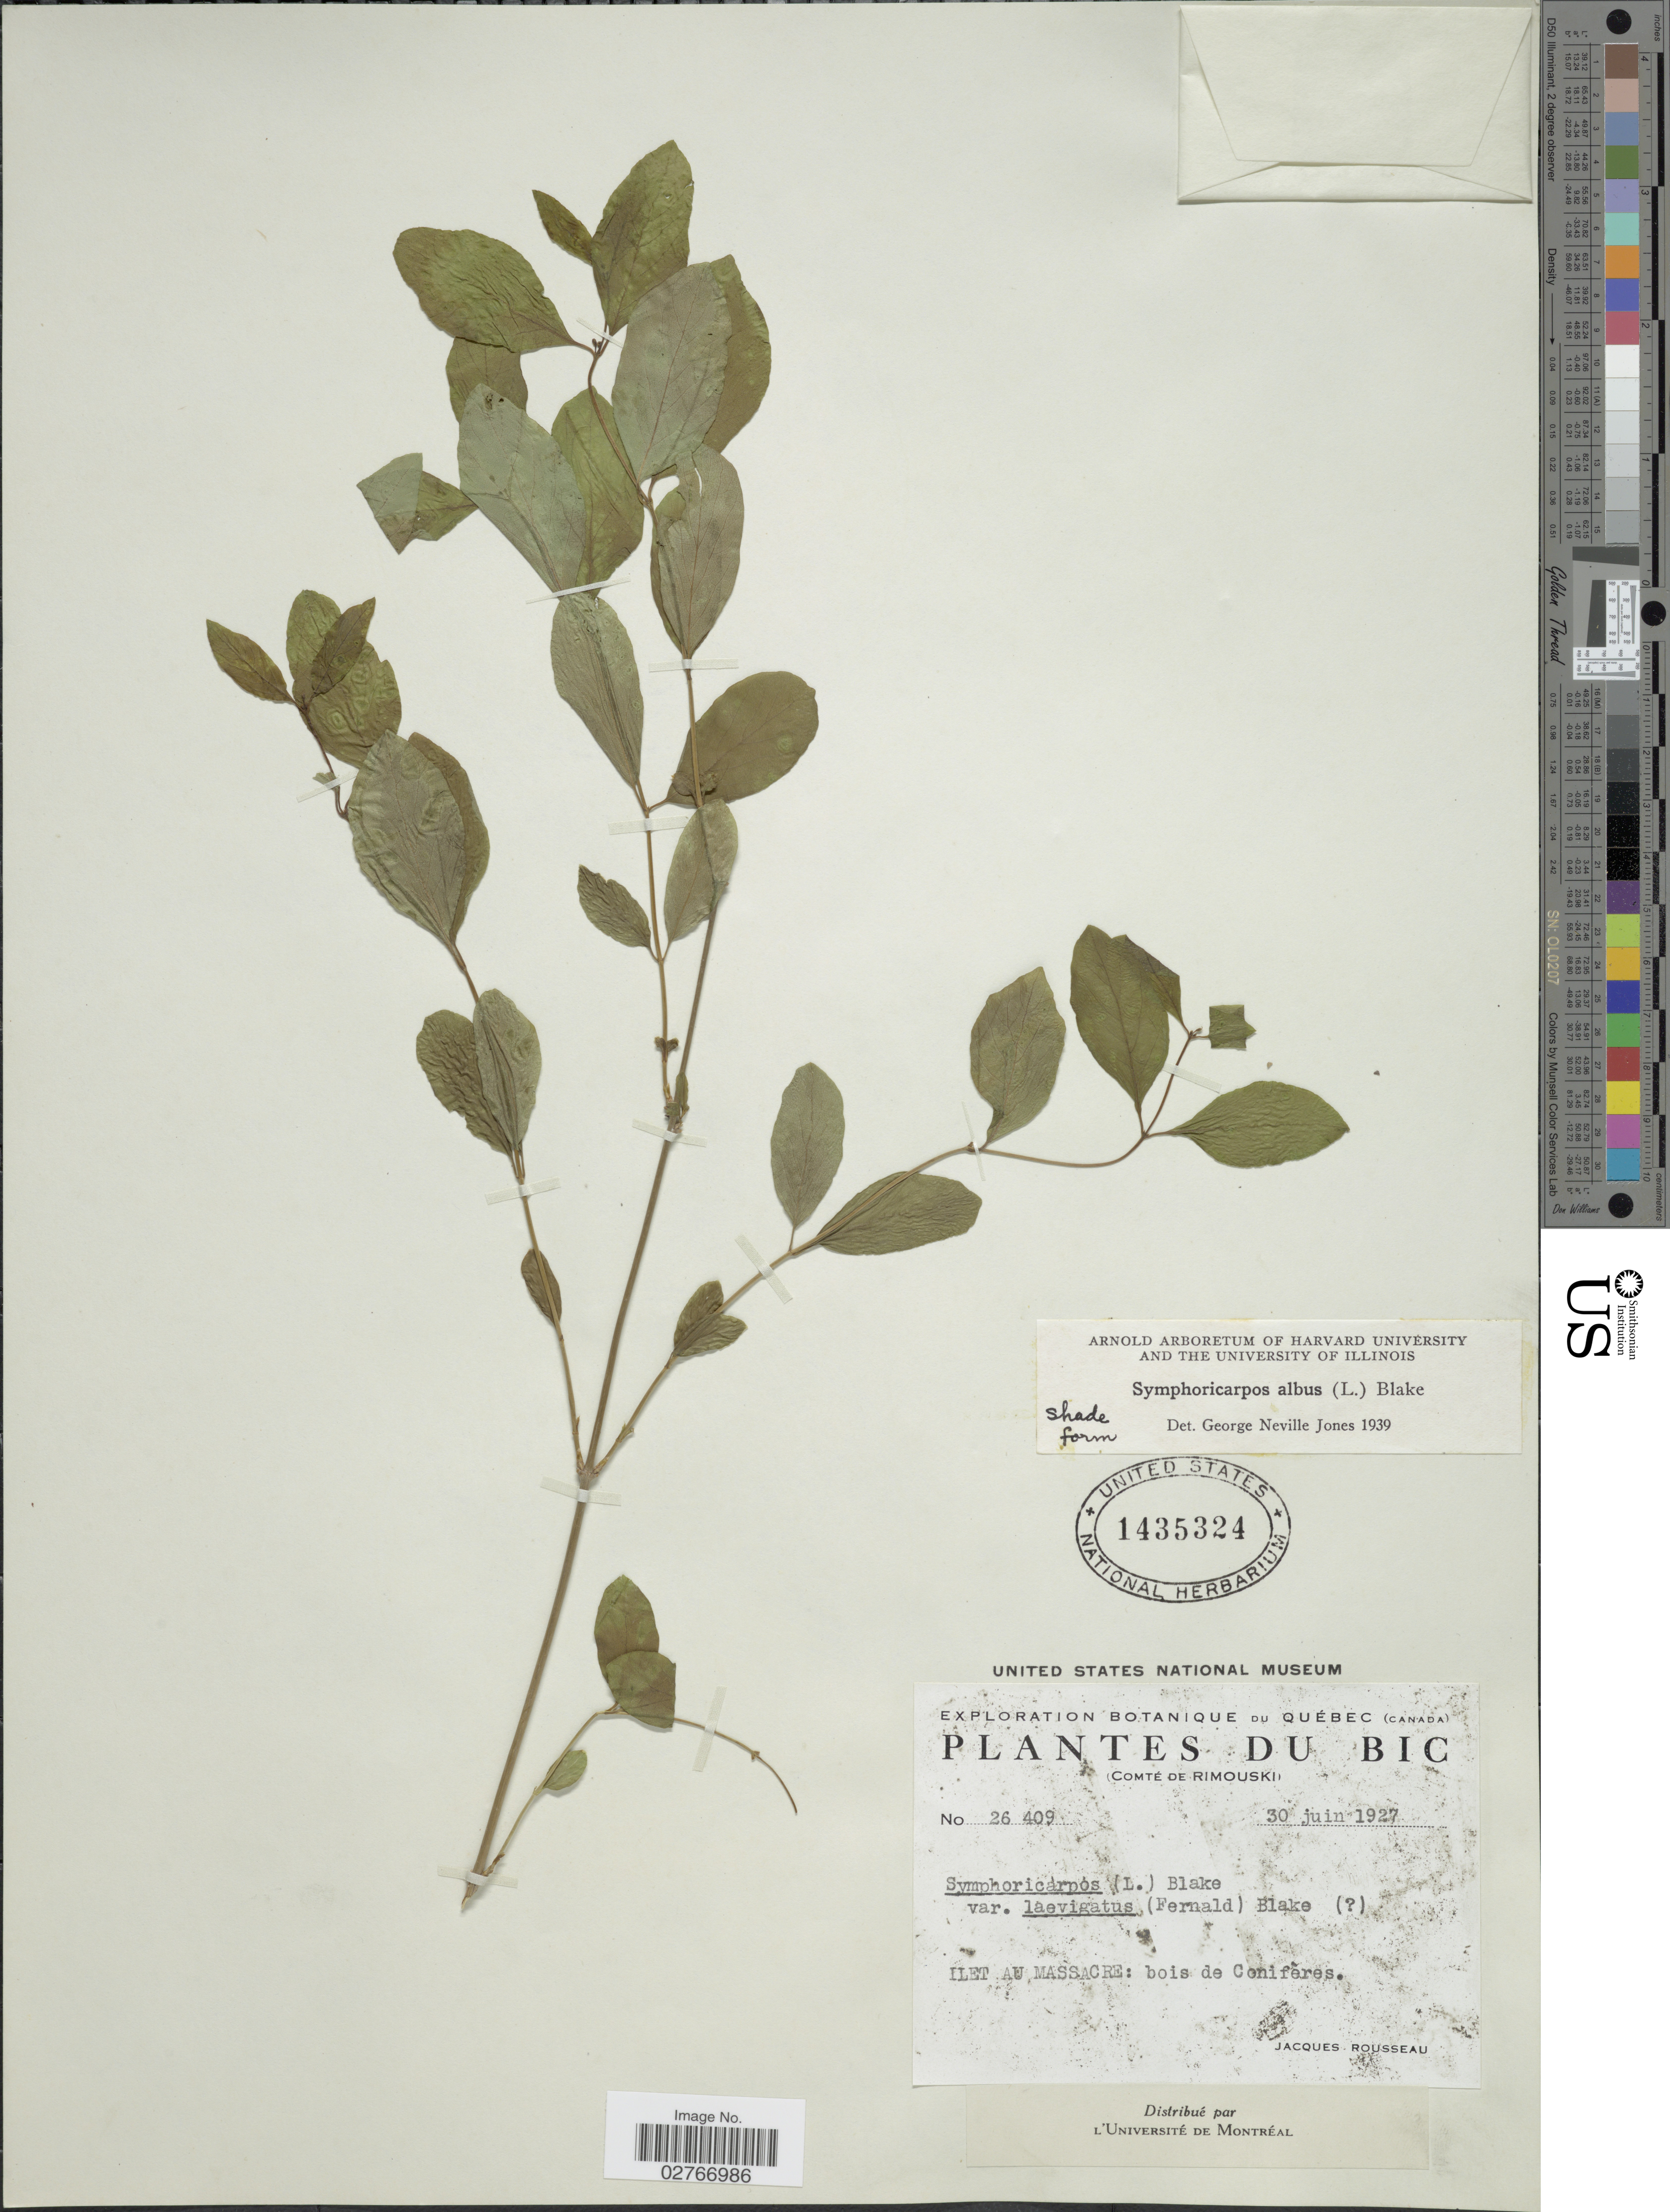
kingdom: Plantae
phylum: Tracheophyta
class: Magnoliopsida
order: Dipsacales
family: Caprifoliaceae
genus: Symphoricarpos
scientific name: Symphoricarpos albus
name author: (L.) S.F. Blake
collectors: J. Rousseau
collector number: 26409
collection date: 1927-06-30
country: Canada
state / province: Quebec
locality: Du Bic (Comté de Rimouski). Ilet au Massacre: bois de Conifères.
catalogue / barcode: US 1435324